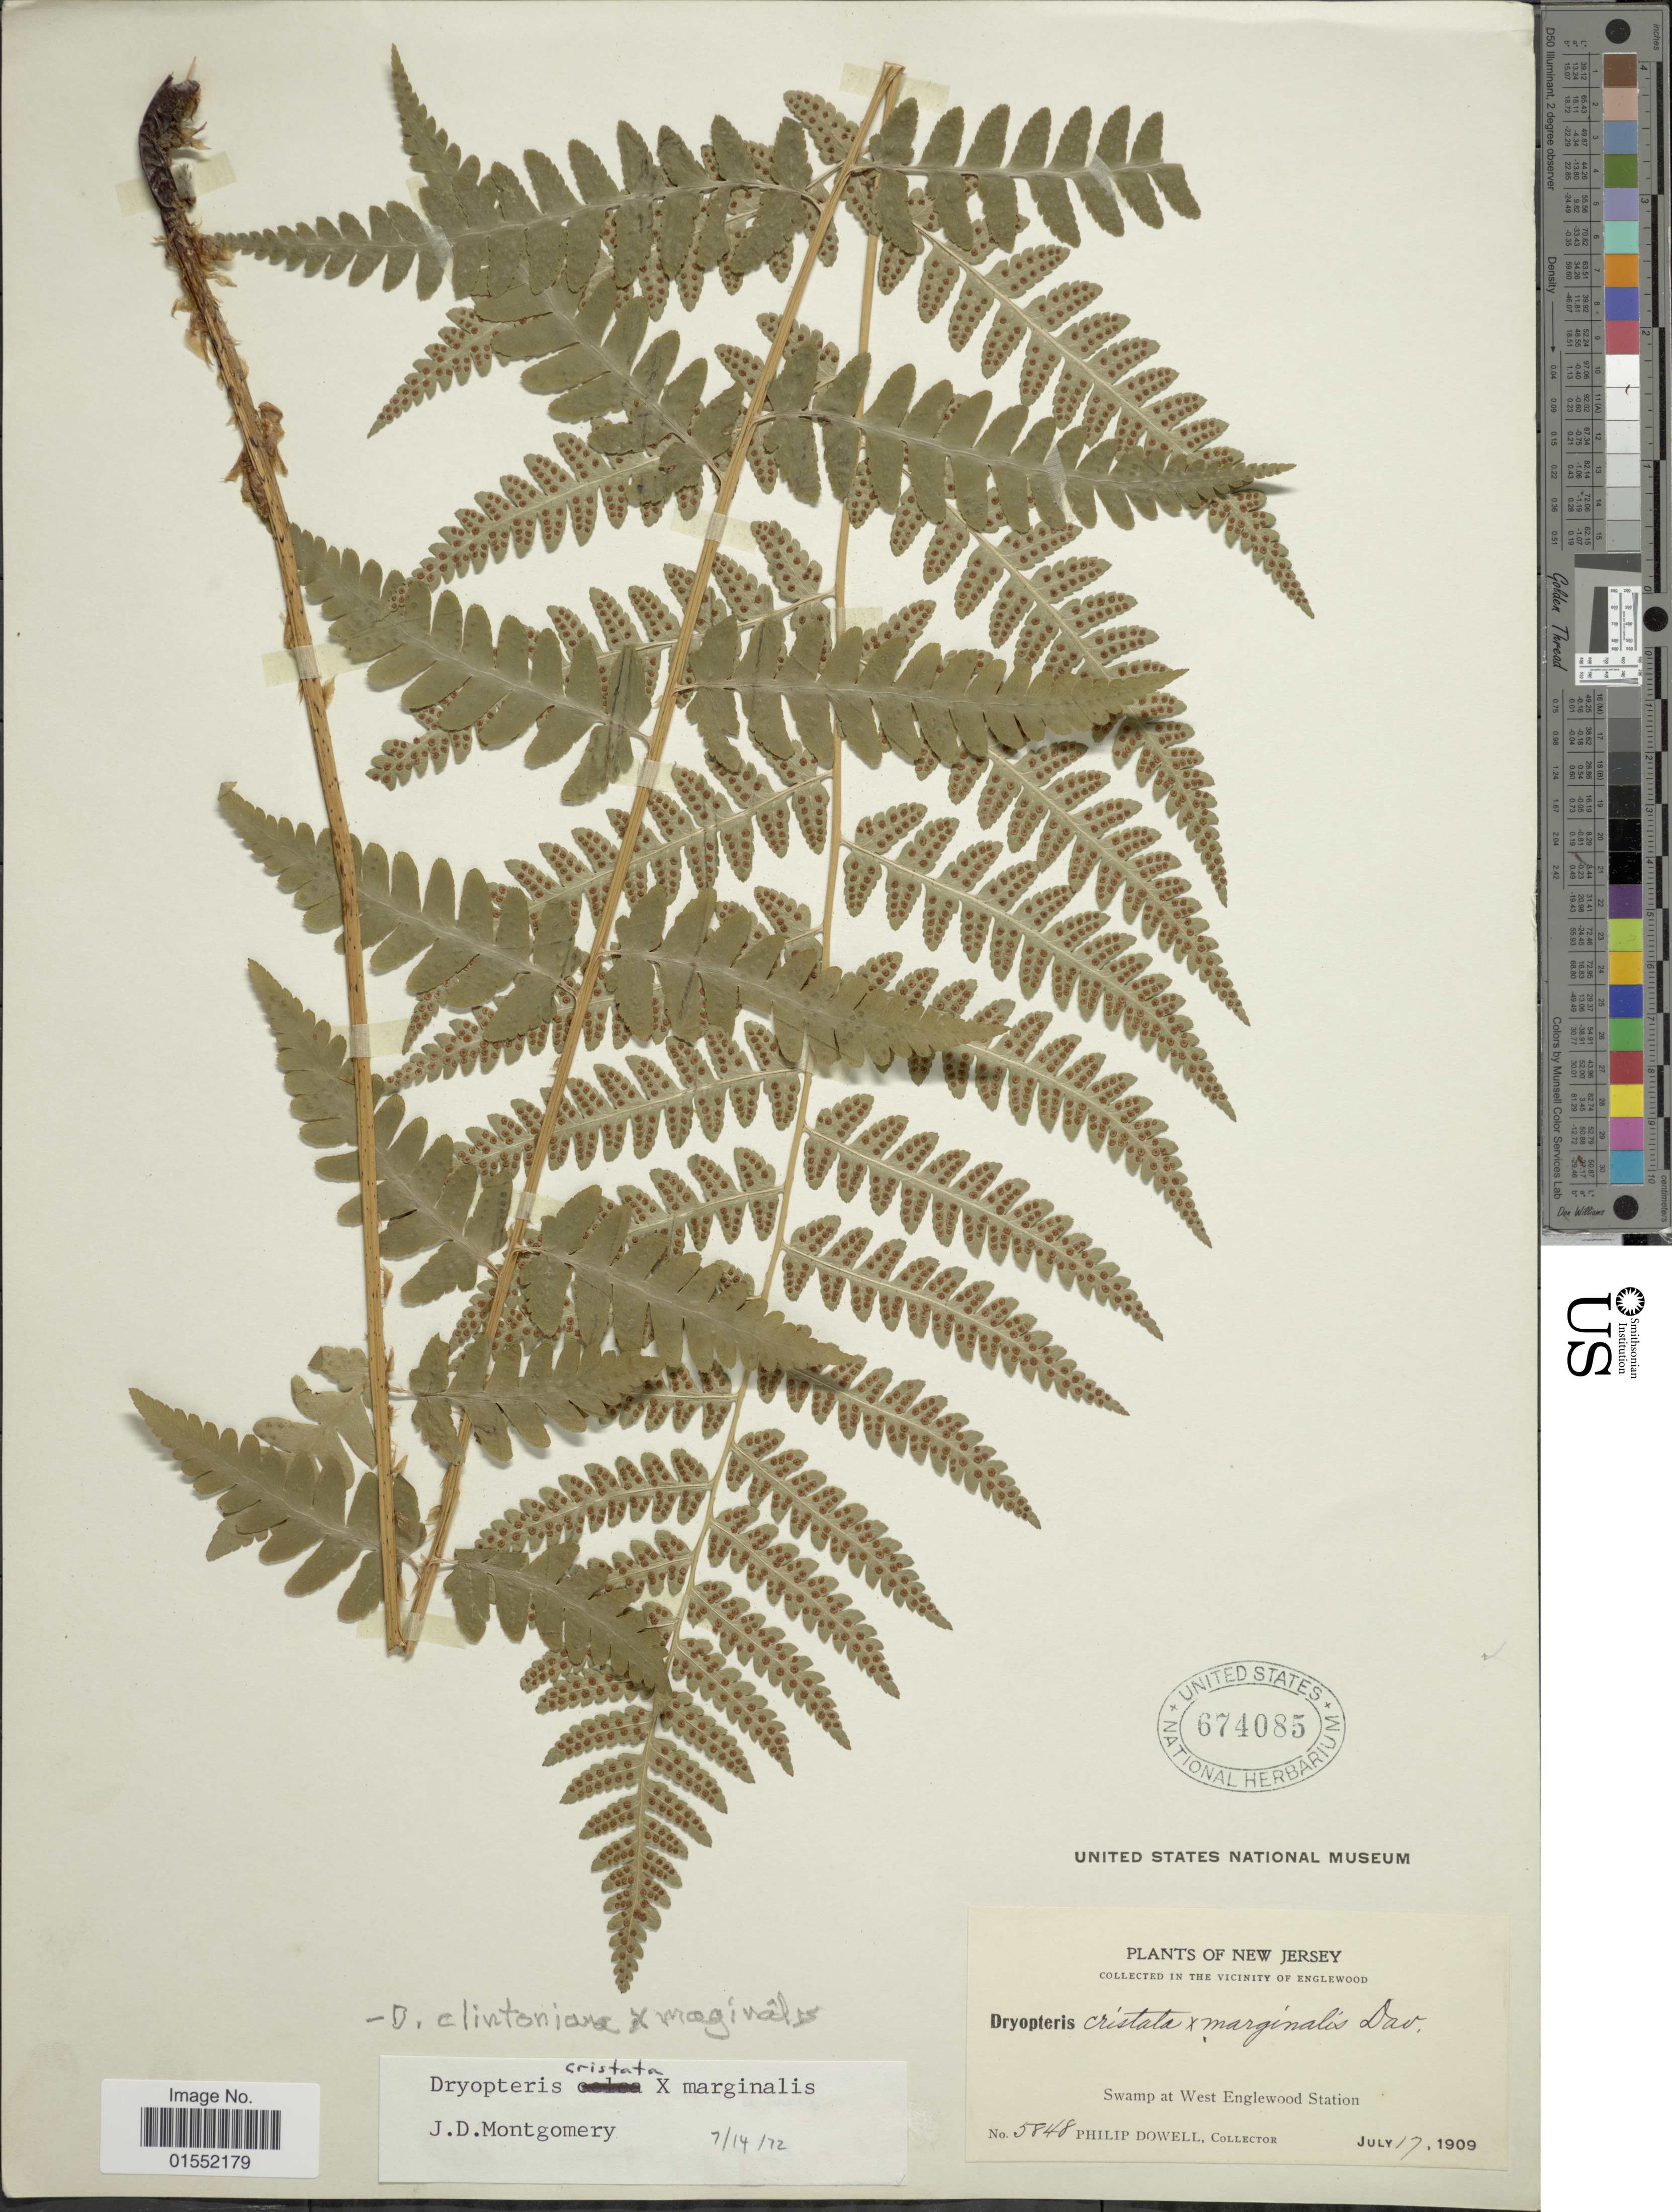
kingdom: Plantae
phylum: Tracheophyta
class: Polypodiopsida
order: Polypodiales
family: Dryopteridaceae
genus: Dryopteris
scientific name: Dryopteris x slossoniae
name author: Wherry ex Lellinger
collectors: P. Dowell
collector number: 5848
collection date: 1909-07-17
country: United States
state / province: New Jersey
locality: In the Vicinity of Englewood, Swamp at West Englewood Station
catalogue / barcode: US 674085